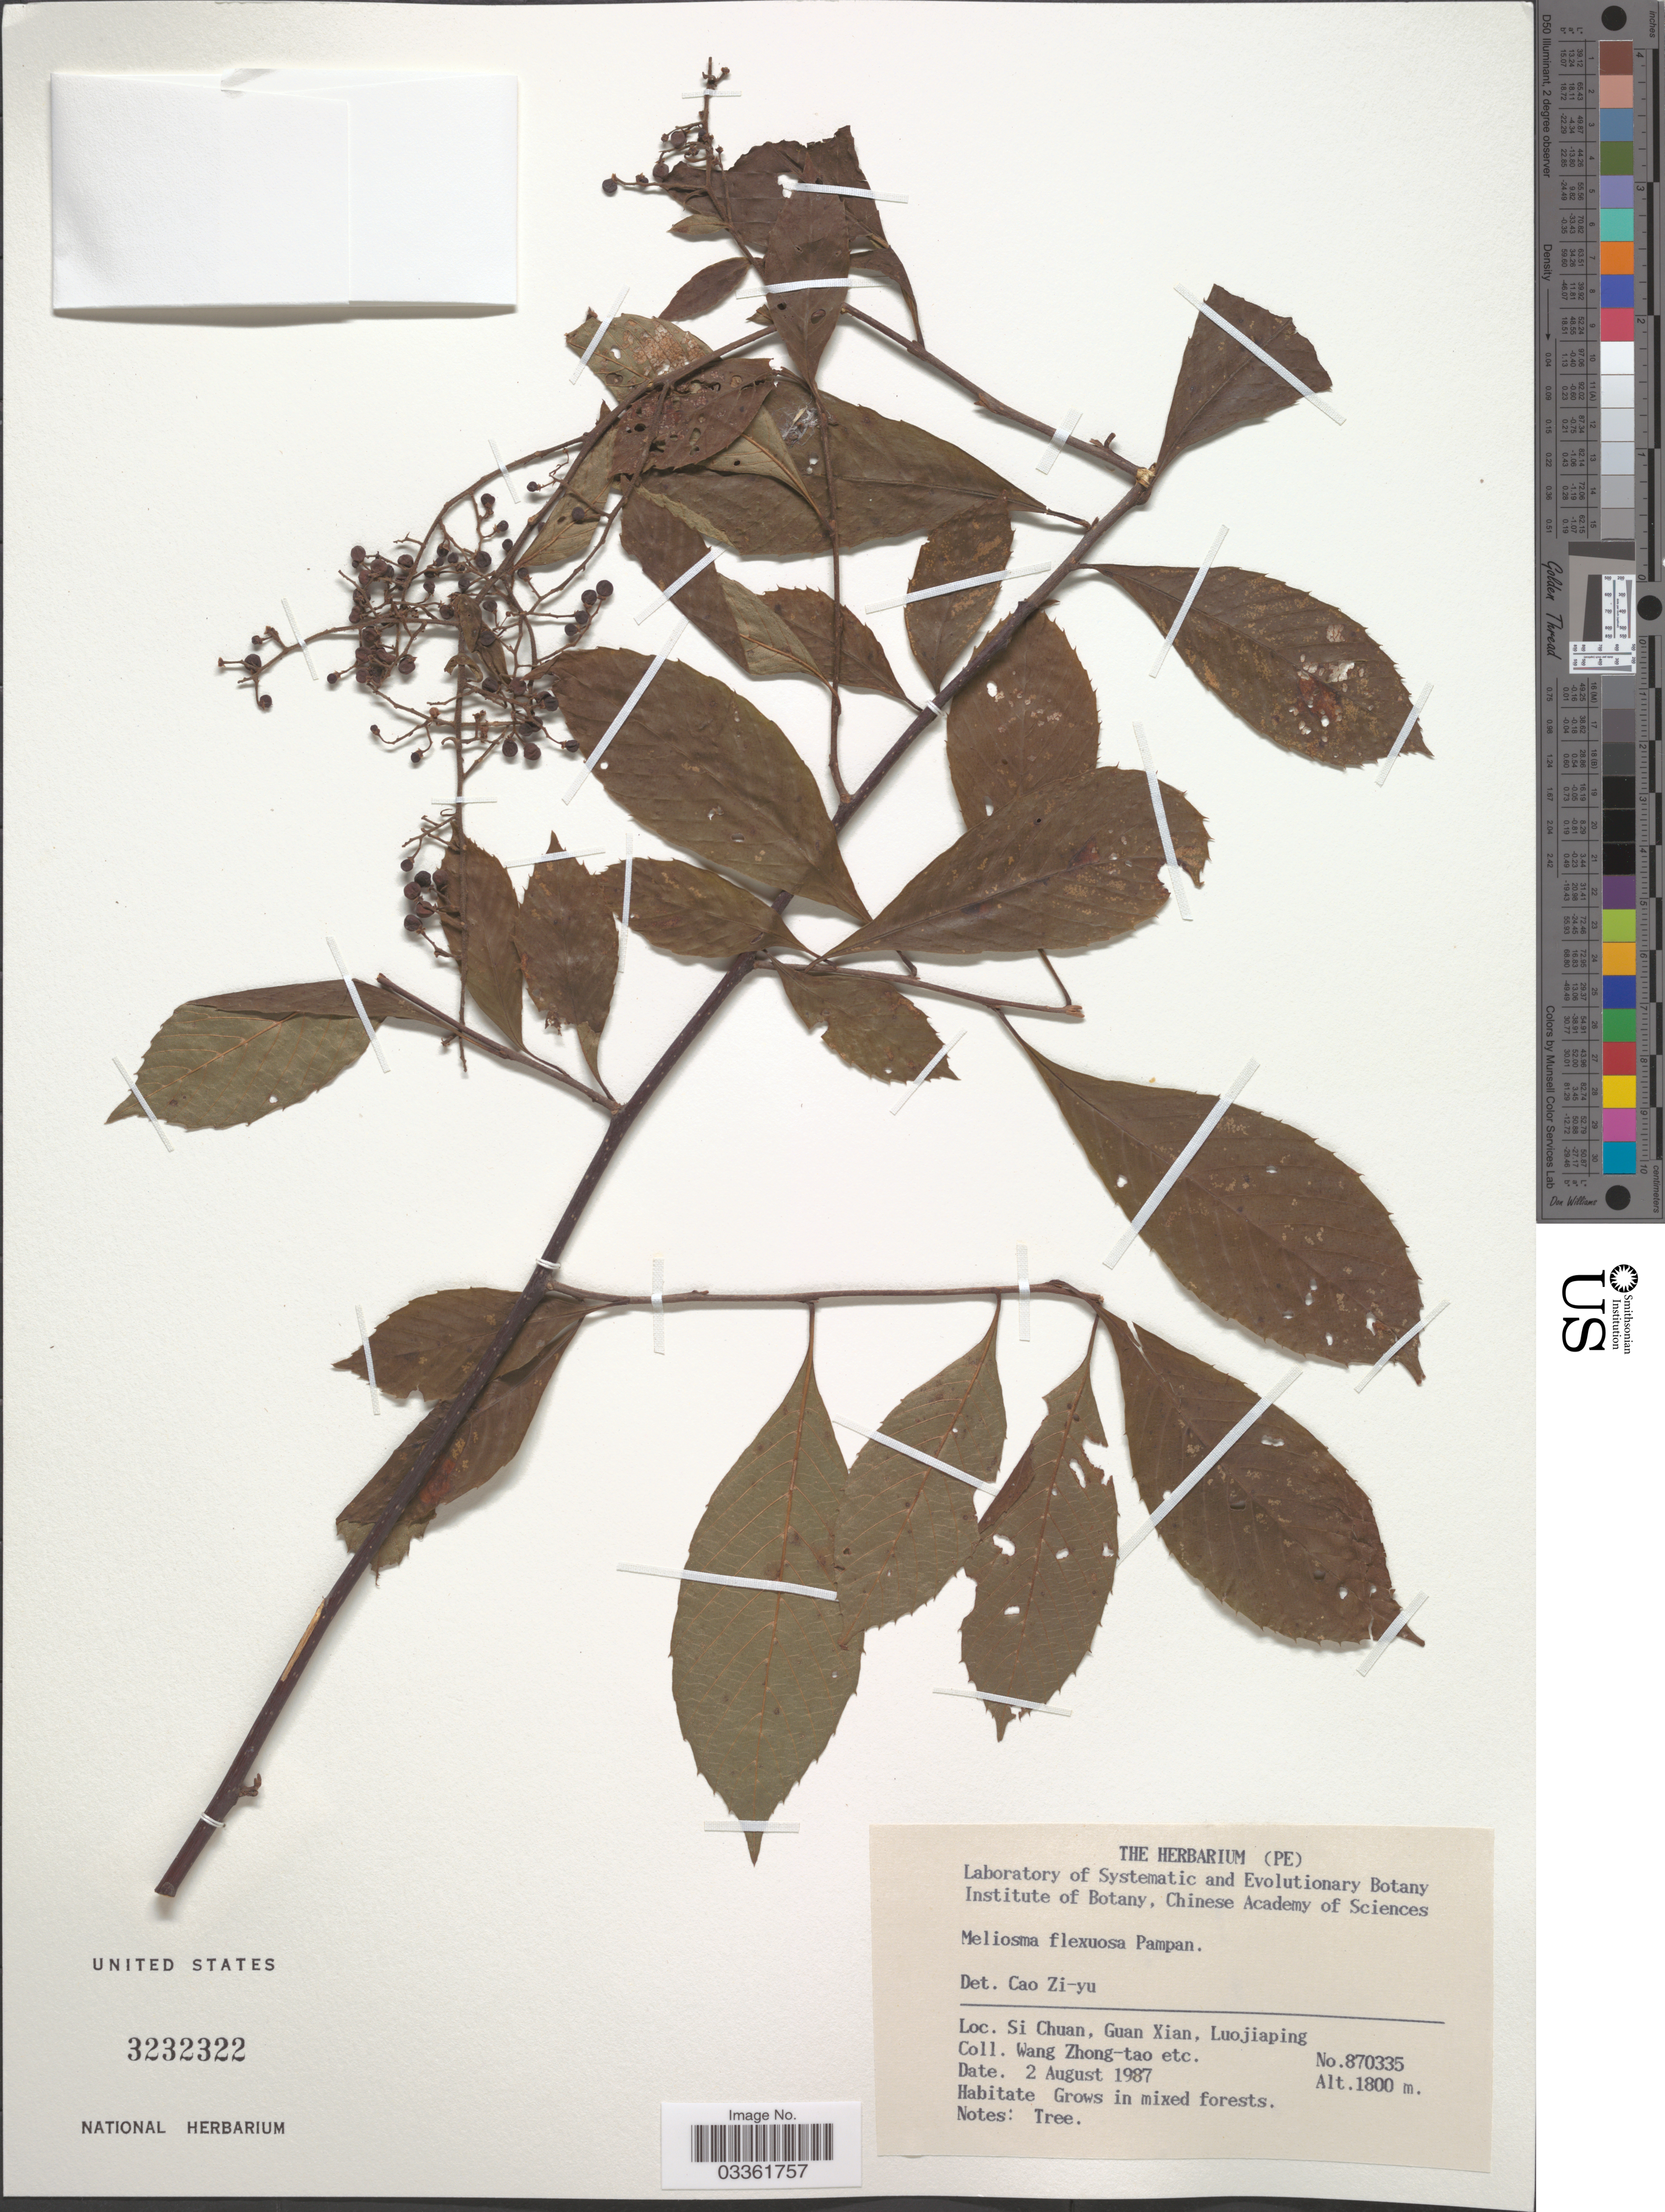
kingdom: Plantae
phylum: Tracheophyta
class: Magnoliopsida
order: Proteales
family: Sabiaceae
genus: Meliosma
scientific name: Meliosma flexuosa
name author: Pamp.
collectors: et al.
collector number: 870335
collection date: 1987-08-02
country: China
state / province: Sichuan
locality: Guan Xian, Luojiaping.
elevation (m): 1800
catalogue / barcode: US 3232322